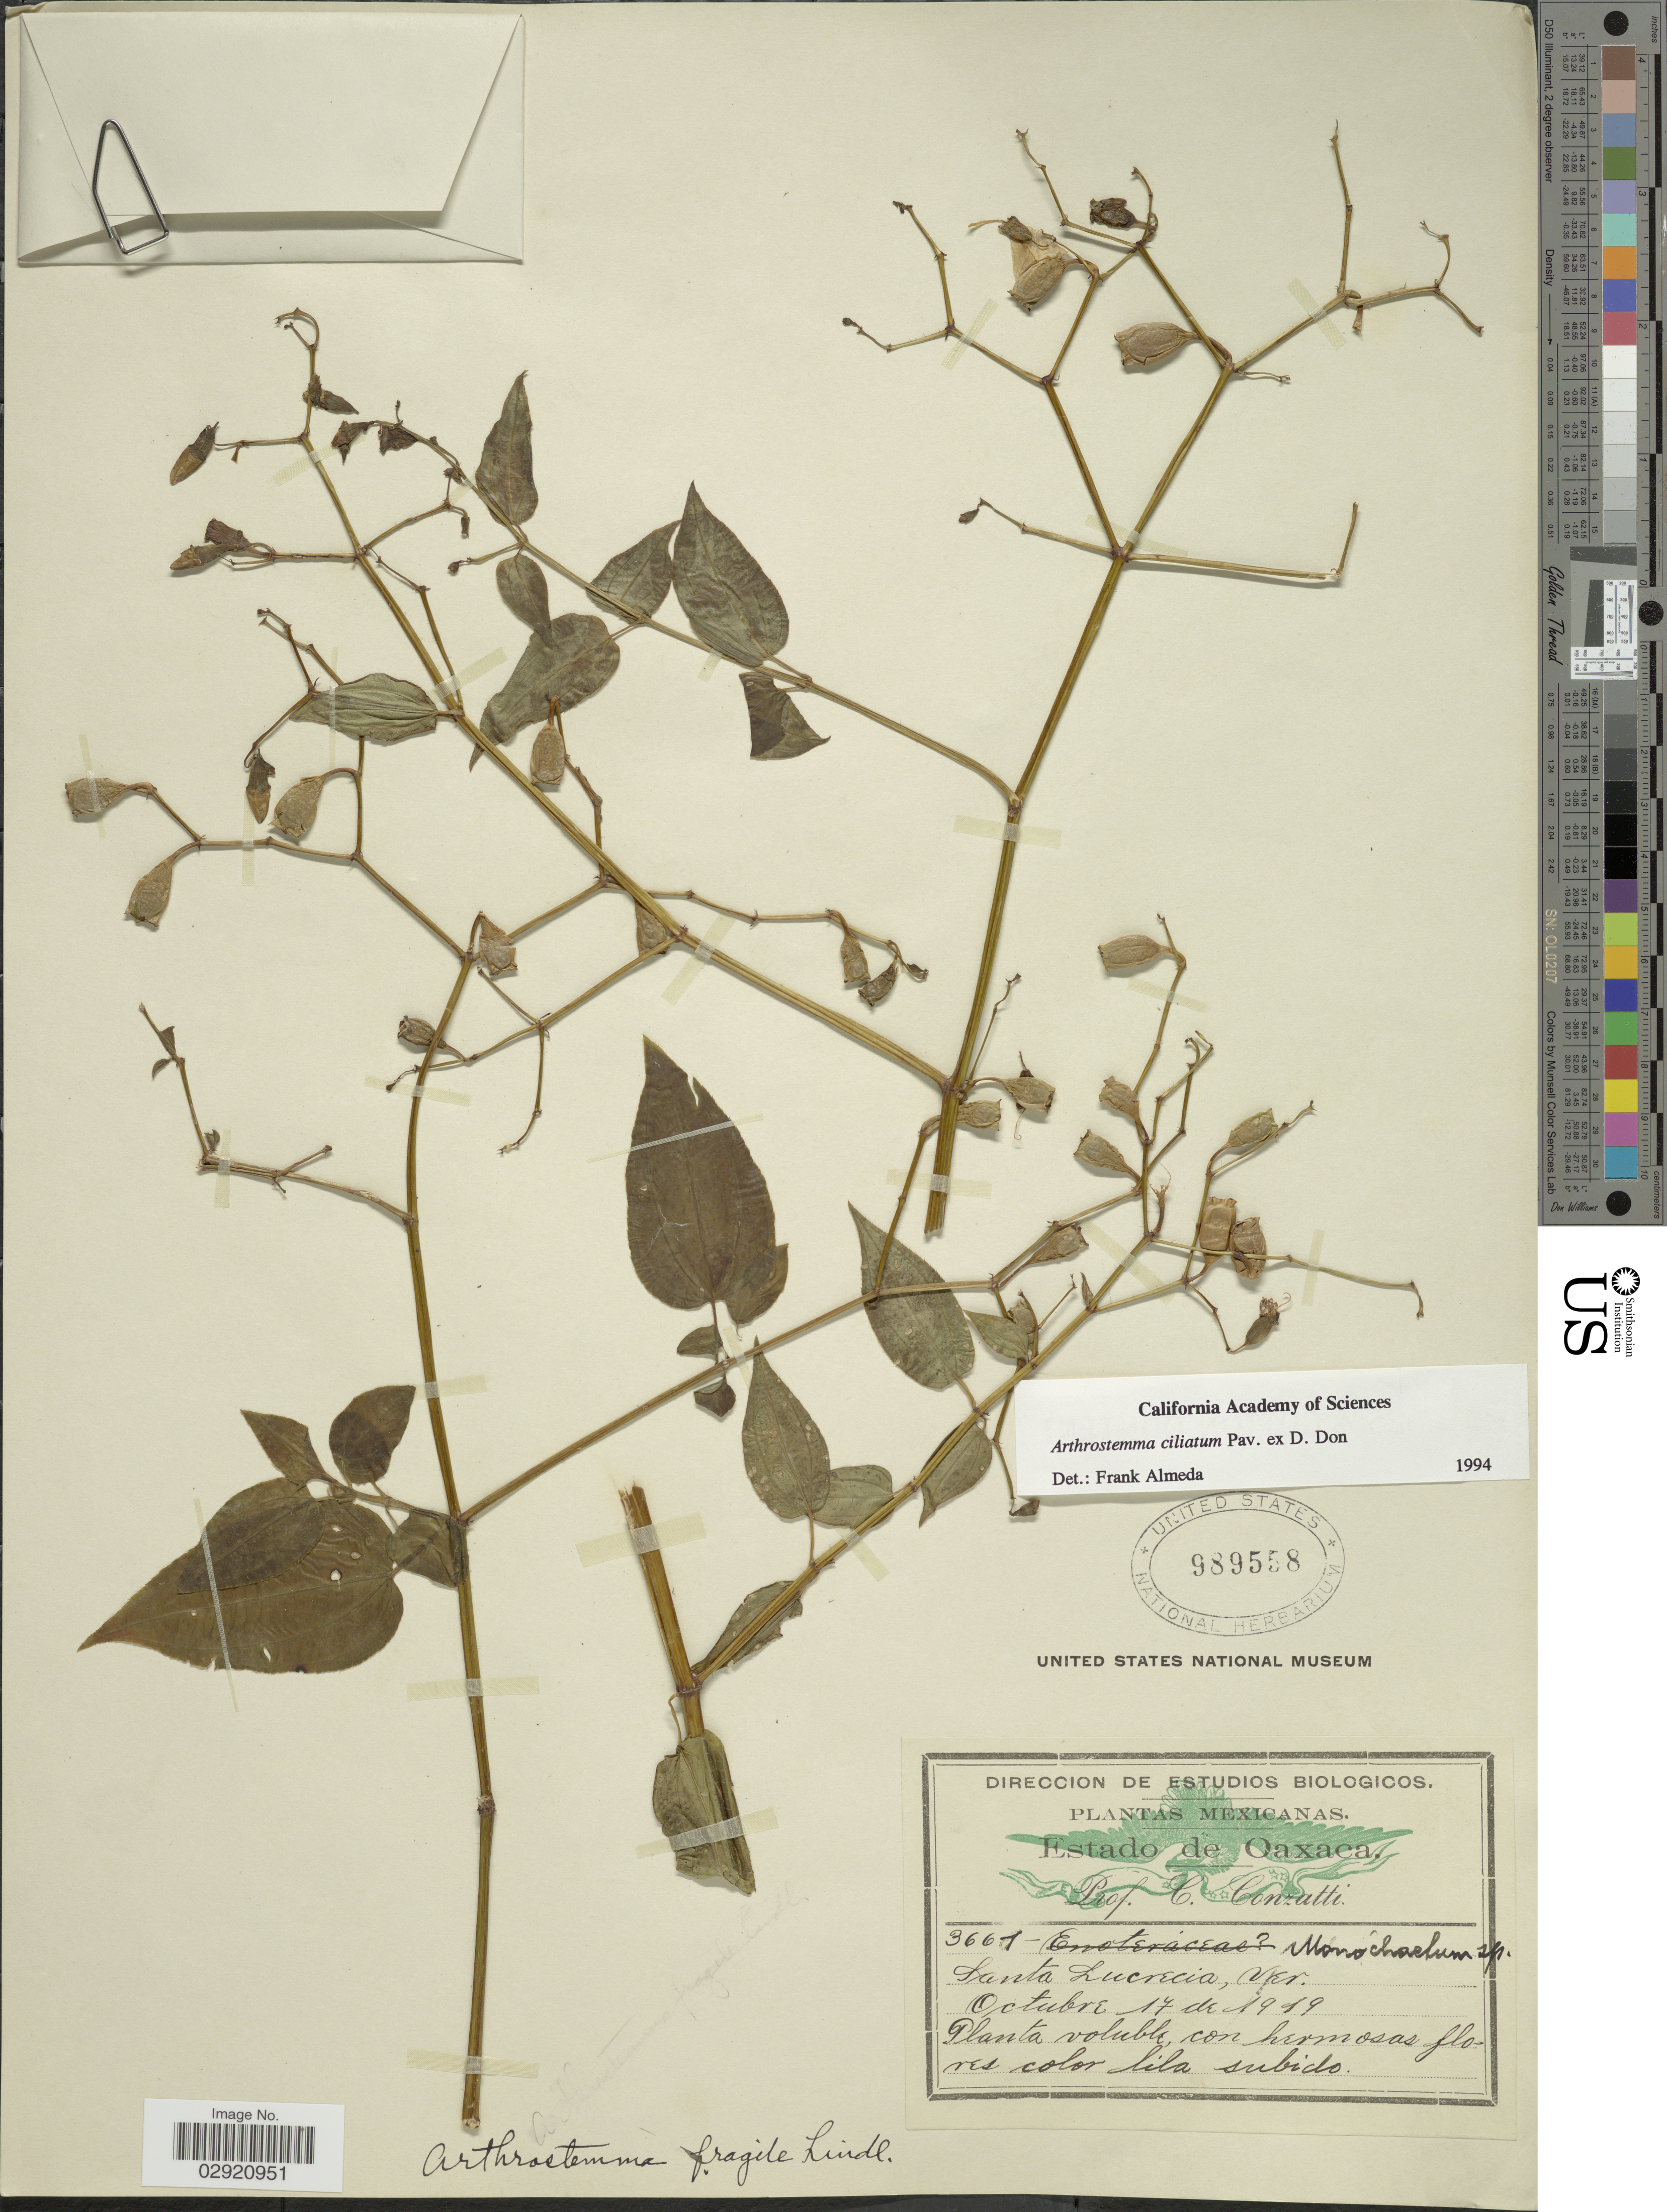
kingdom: Plantae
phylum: Tracheophyta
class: Magnoliopsida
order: Myrtales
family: Melastomataceae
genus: Arthrostemma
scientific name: Arthrostemma ciliatum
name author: Pav. ex D. Don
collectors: C. Conzatti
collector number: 3667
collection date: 1919-10-17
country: Mexico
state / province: Veracruz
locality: Santa Lucrecia, Ver.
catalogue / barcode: US 989558